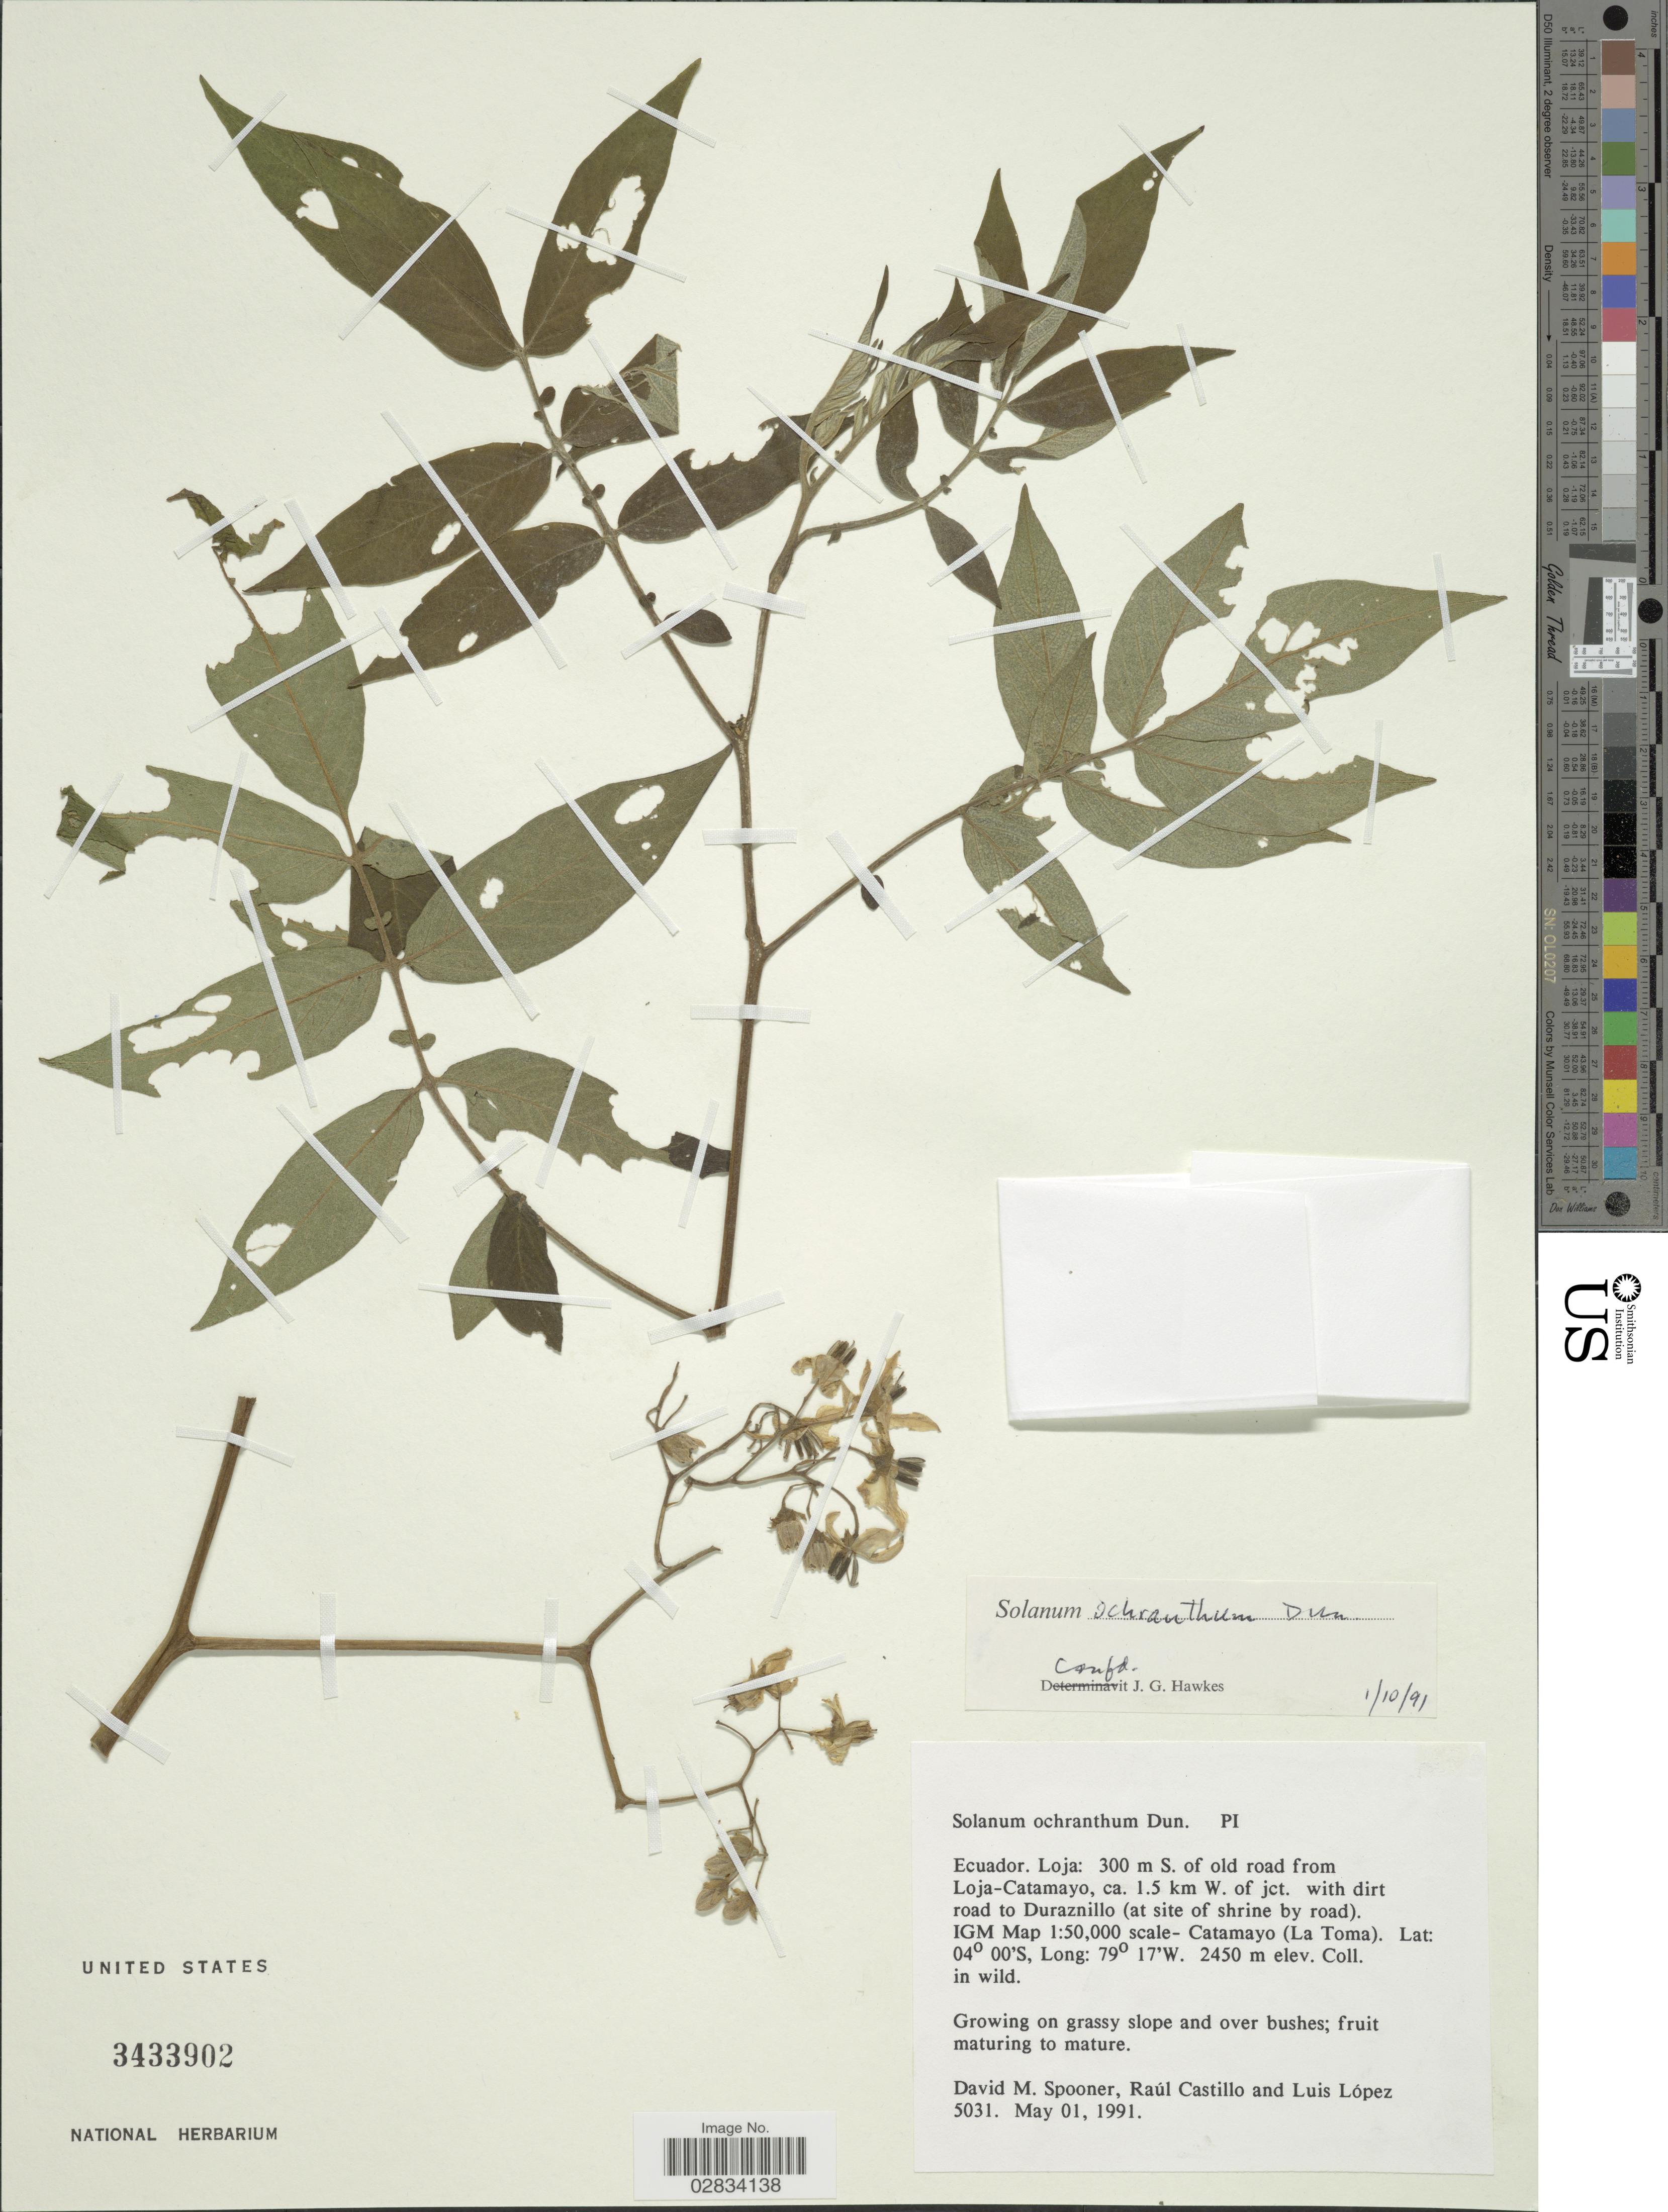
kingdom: Plantae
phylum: Tracheophyta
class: Magnoliopsida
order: Solanales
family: Solanaceae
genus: Solanum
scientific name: Solanum ochranthum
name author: Dunal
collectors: D. Spooner, R. Castillo & L. López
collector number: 5031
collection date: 1991-05-01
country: Ecuador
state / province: Loja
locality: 300 m S. of old road from Loja-Catamayo, ca. 1.5 km W. of jct. with dirt road to Duraznillo (at site of shrine by road), IGM Map 1:50000 scale-Catamayo (La Toma).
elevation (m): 2450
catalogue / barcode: US 3433902